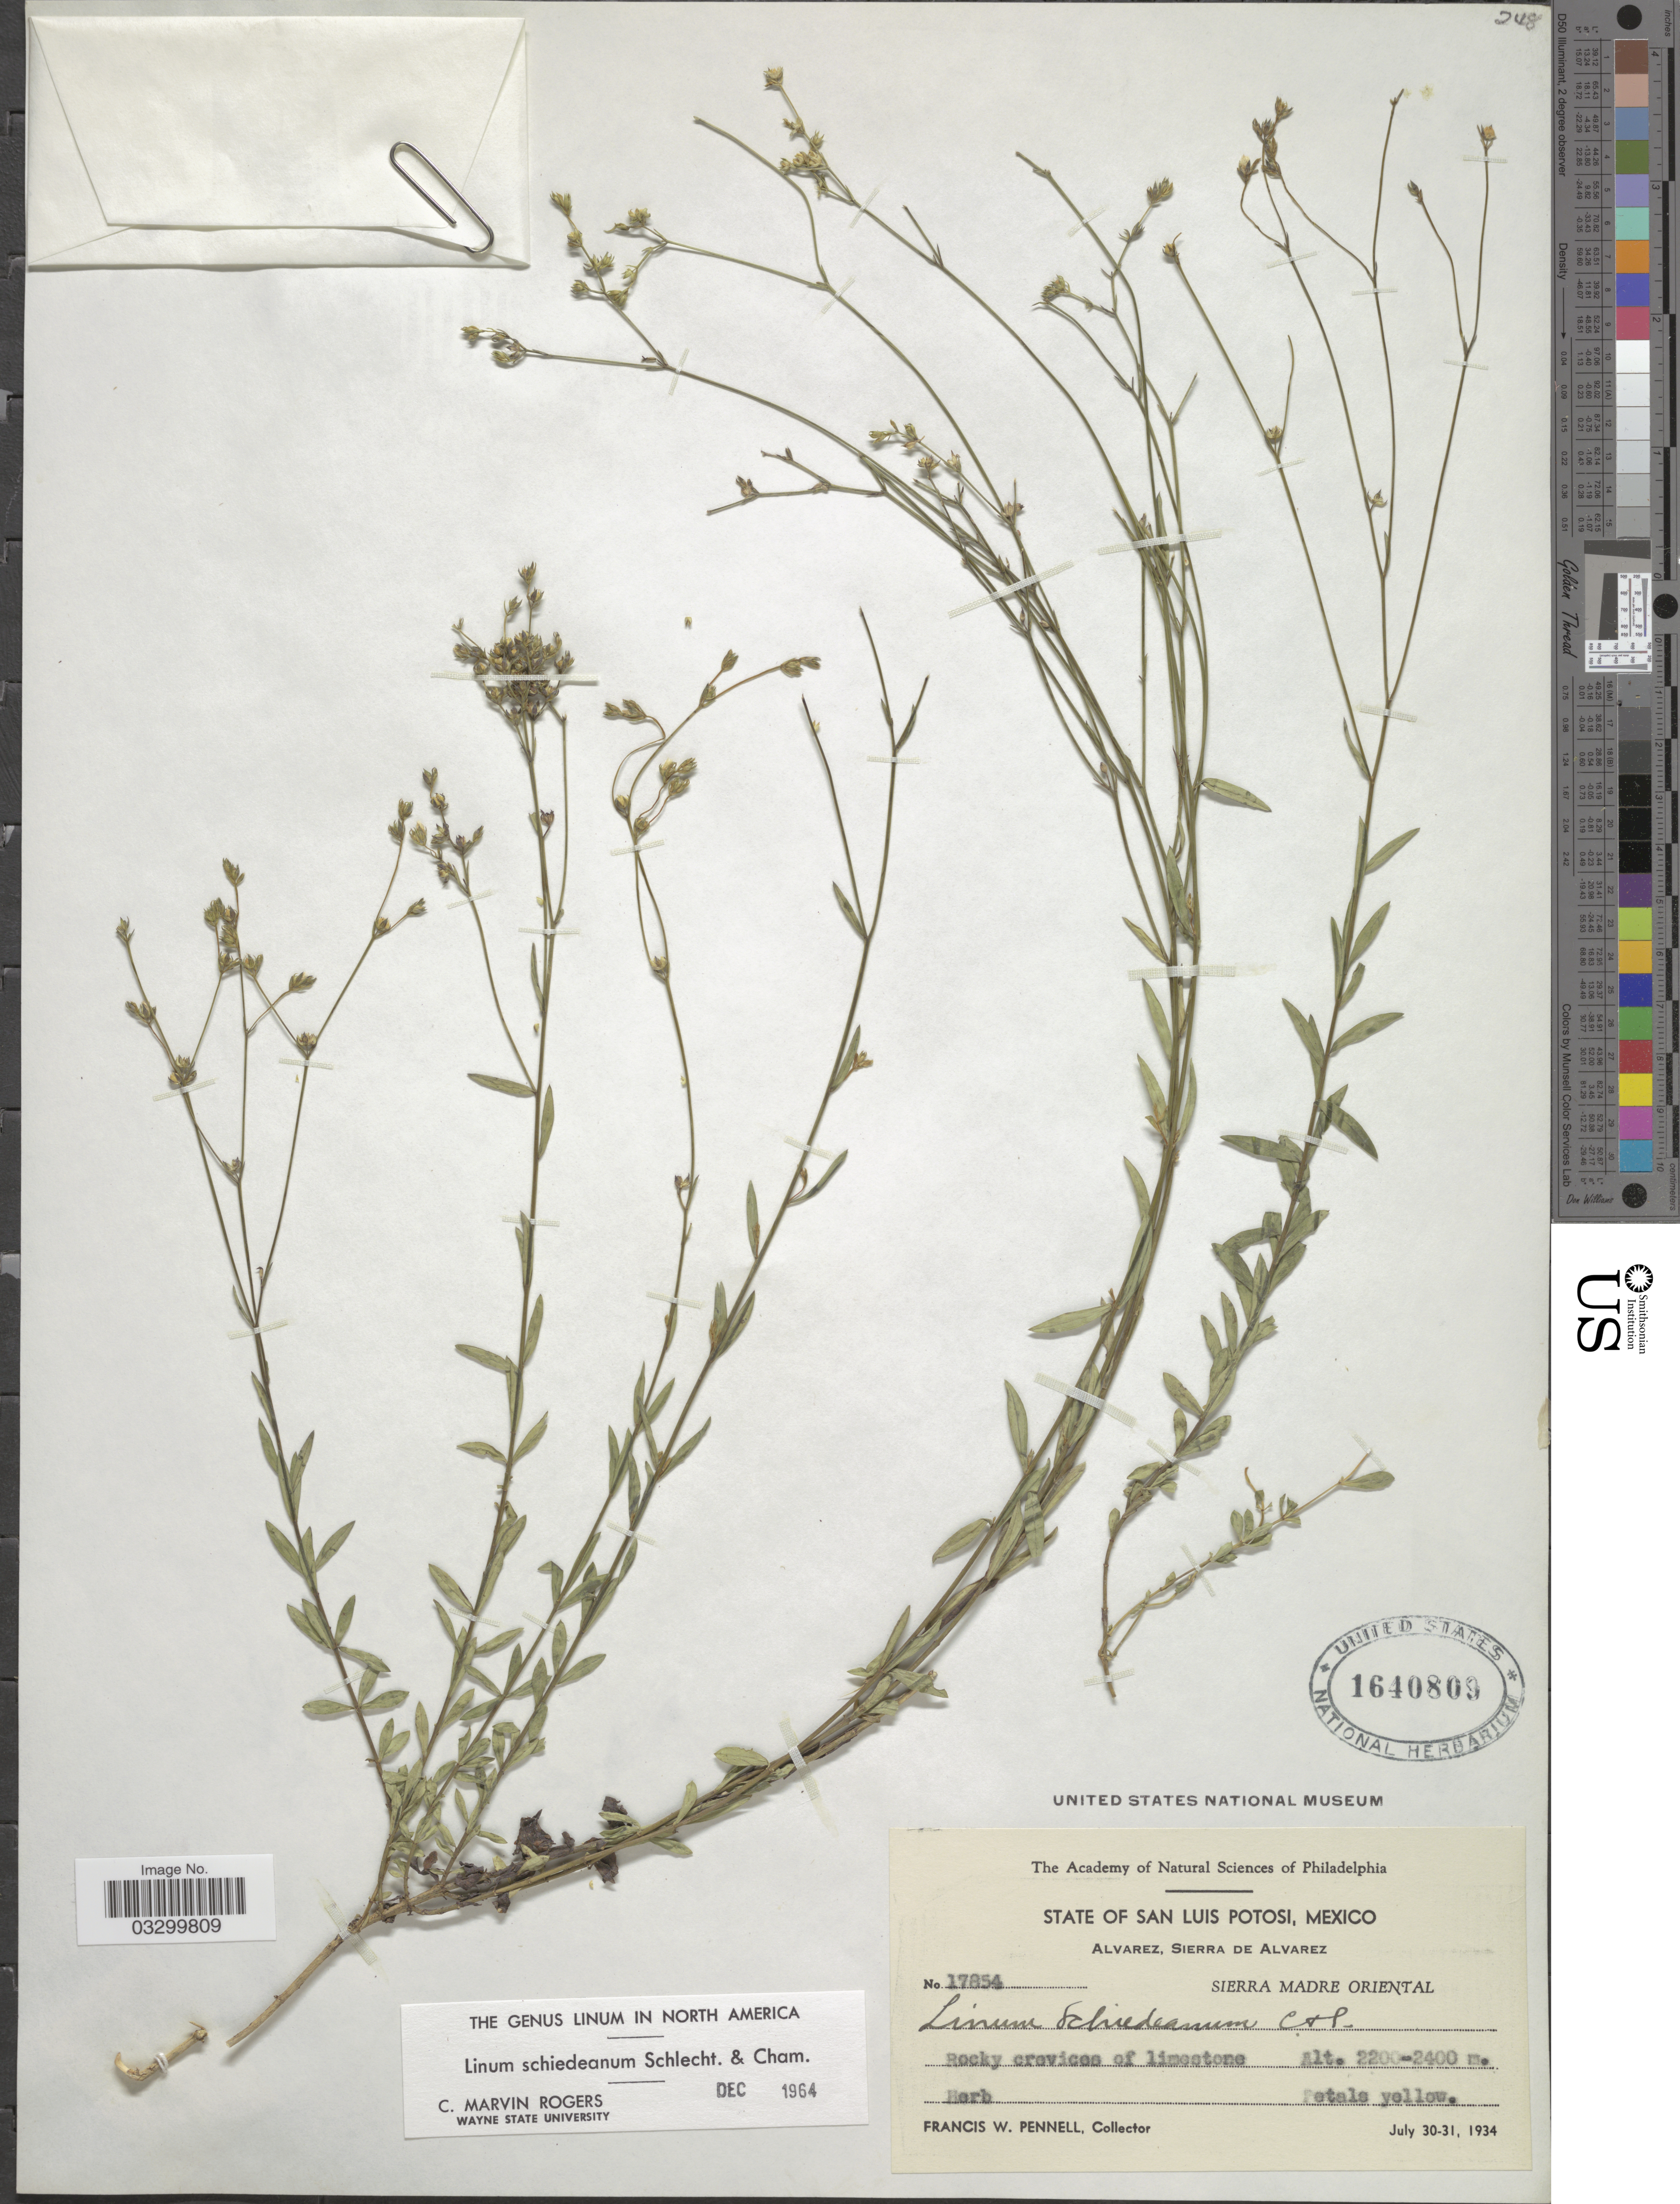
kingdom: Plantae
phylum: Tracheophyta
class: Magnoliopsida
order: Malpighiales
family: Linaceae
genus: Linum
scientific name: Linum schiedeanum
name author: Schltdl. & Cham.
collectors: F. W. Pennell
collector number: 17854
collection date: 1934-07-30/1934-07-31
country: Mexico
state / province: San Luis Potosí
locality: Alvarez, Sierra de Alvarez. Sierra Madre Oriental.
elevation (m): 2200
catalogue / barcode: US 1640809